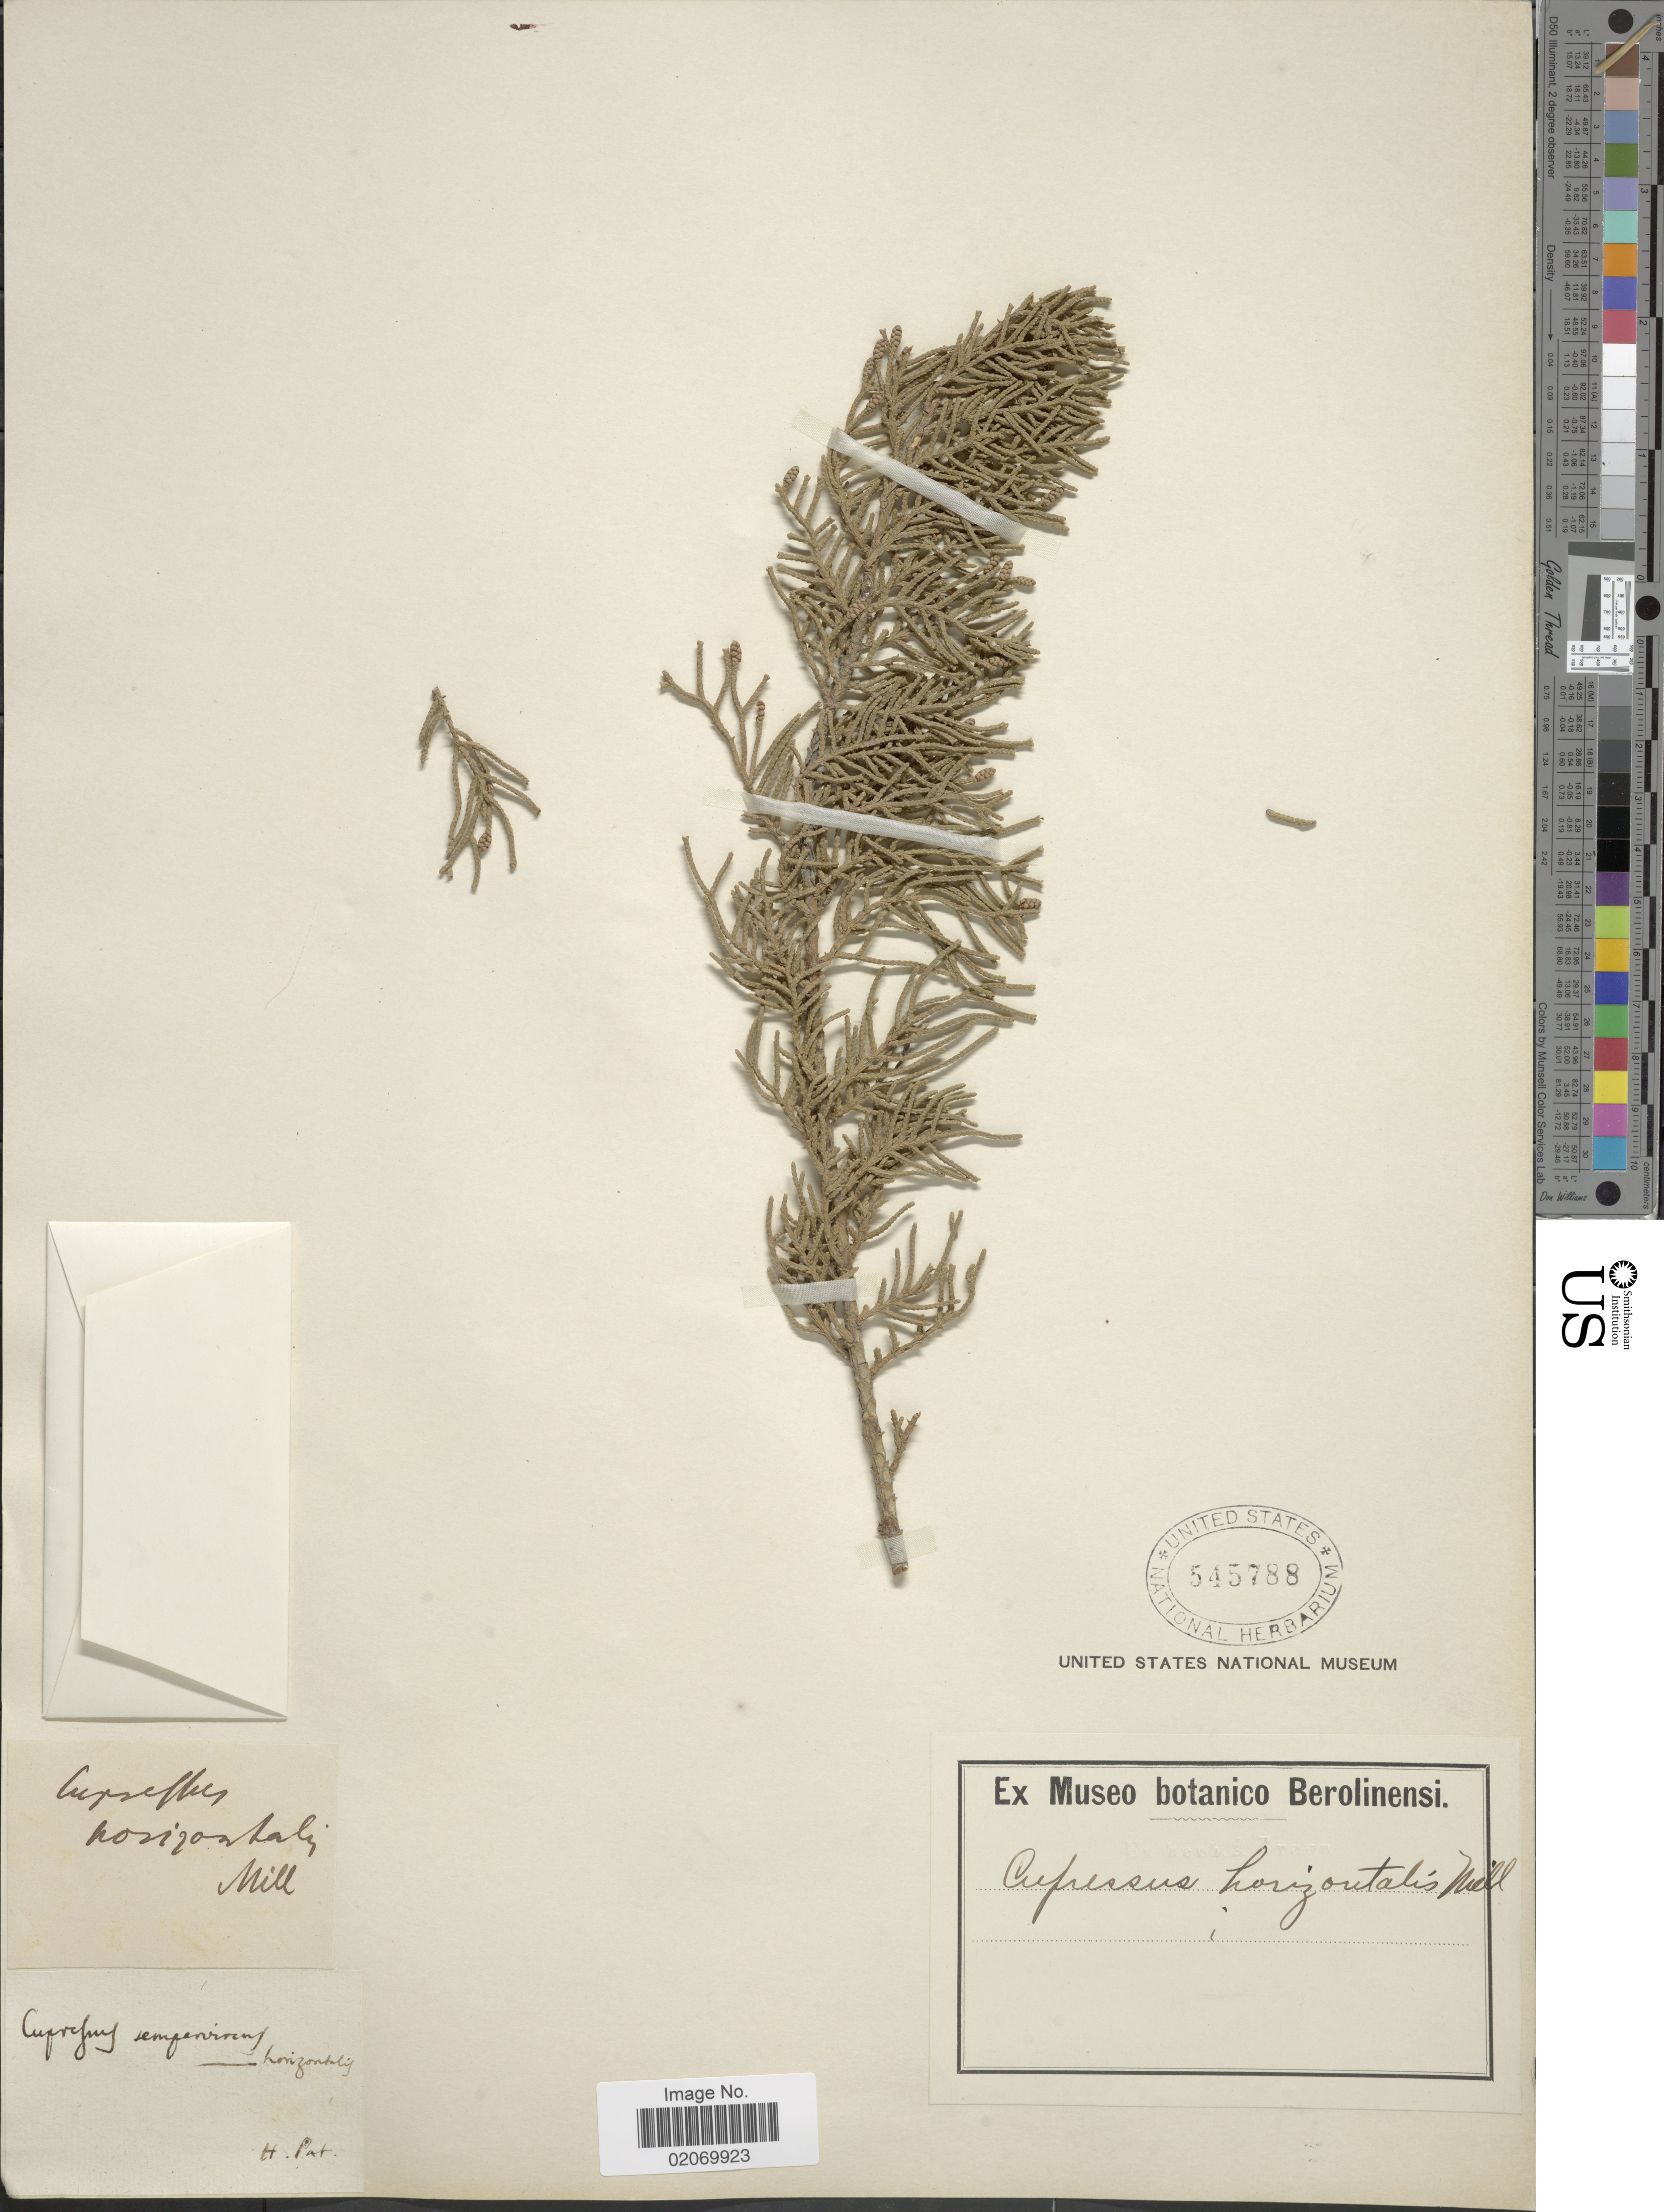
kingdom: Plantae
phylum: Tracheophyta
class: Pinopsida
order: Pinales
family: Cupressaceae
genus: Cupressus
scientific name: Cupressus sempervirens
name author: L.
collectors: ex Museo Botanico Berolinensi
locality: H. Pat. [unsure placement]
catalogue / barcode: US 545788